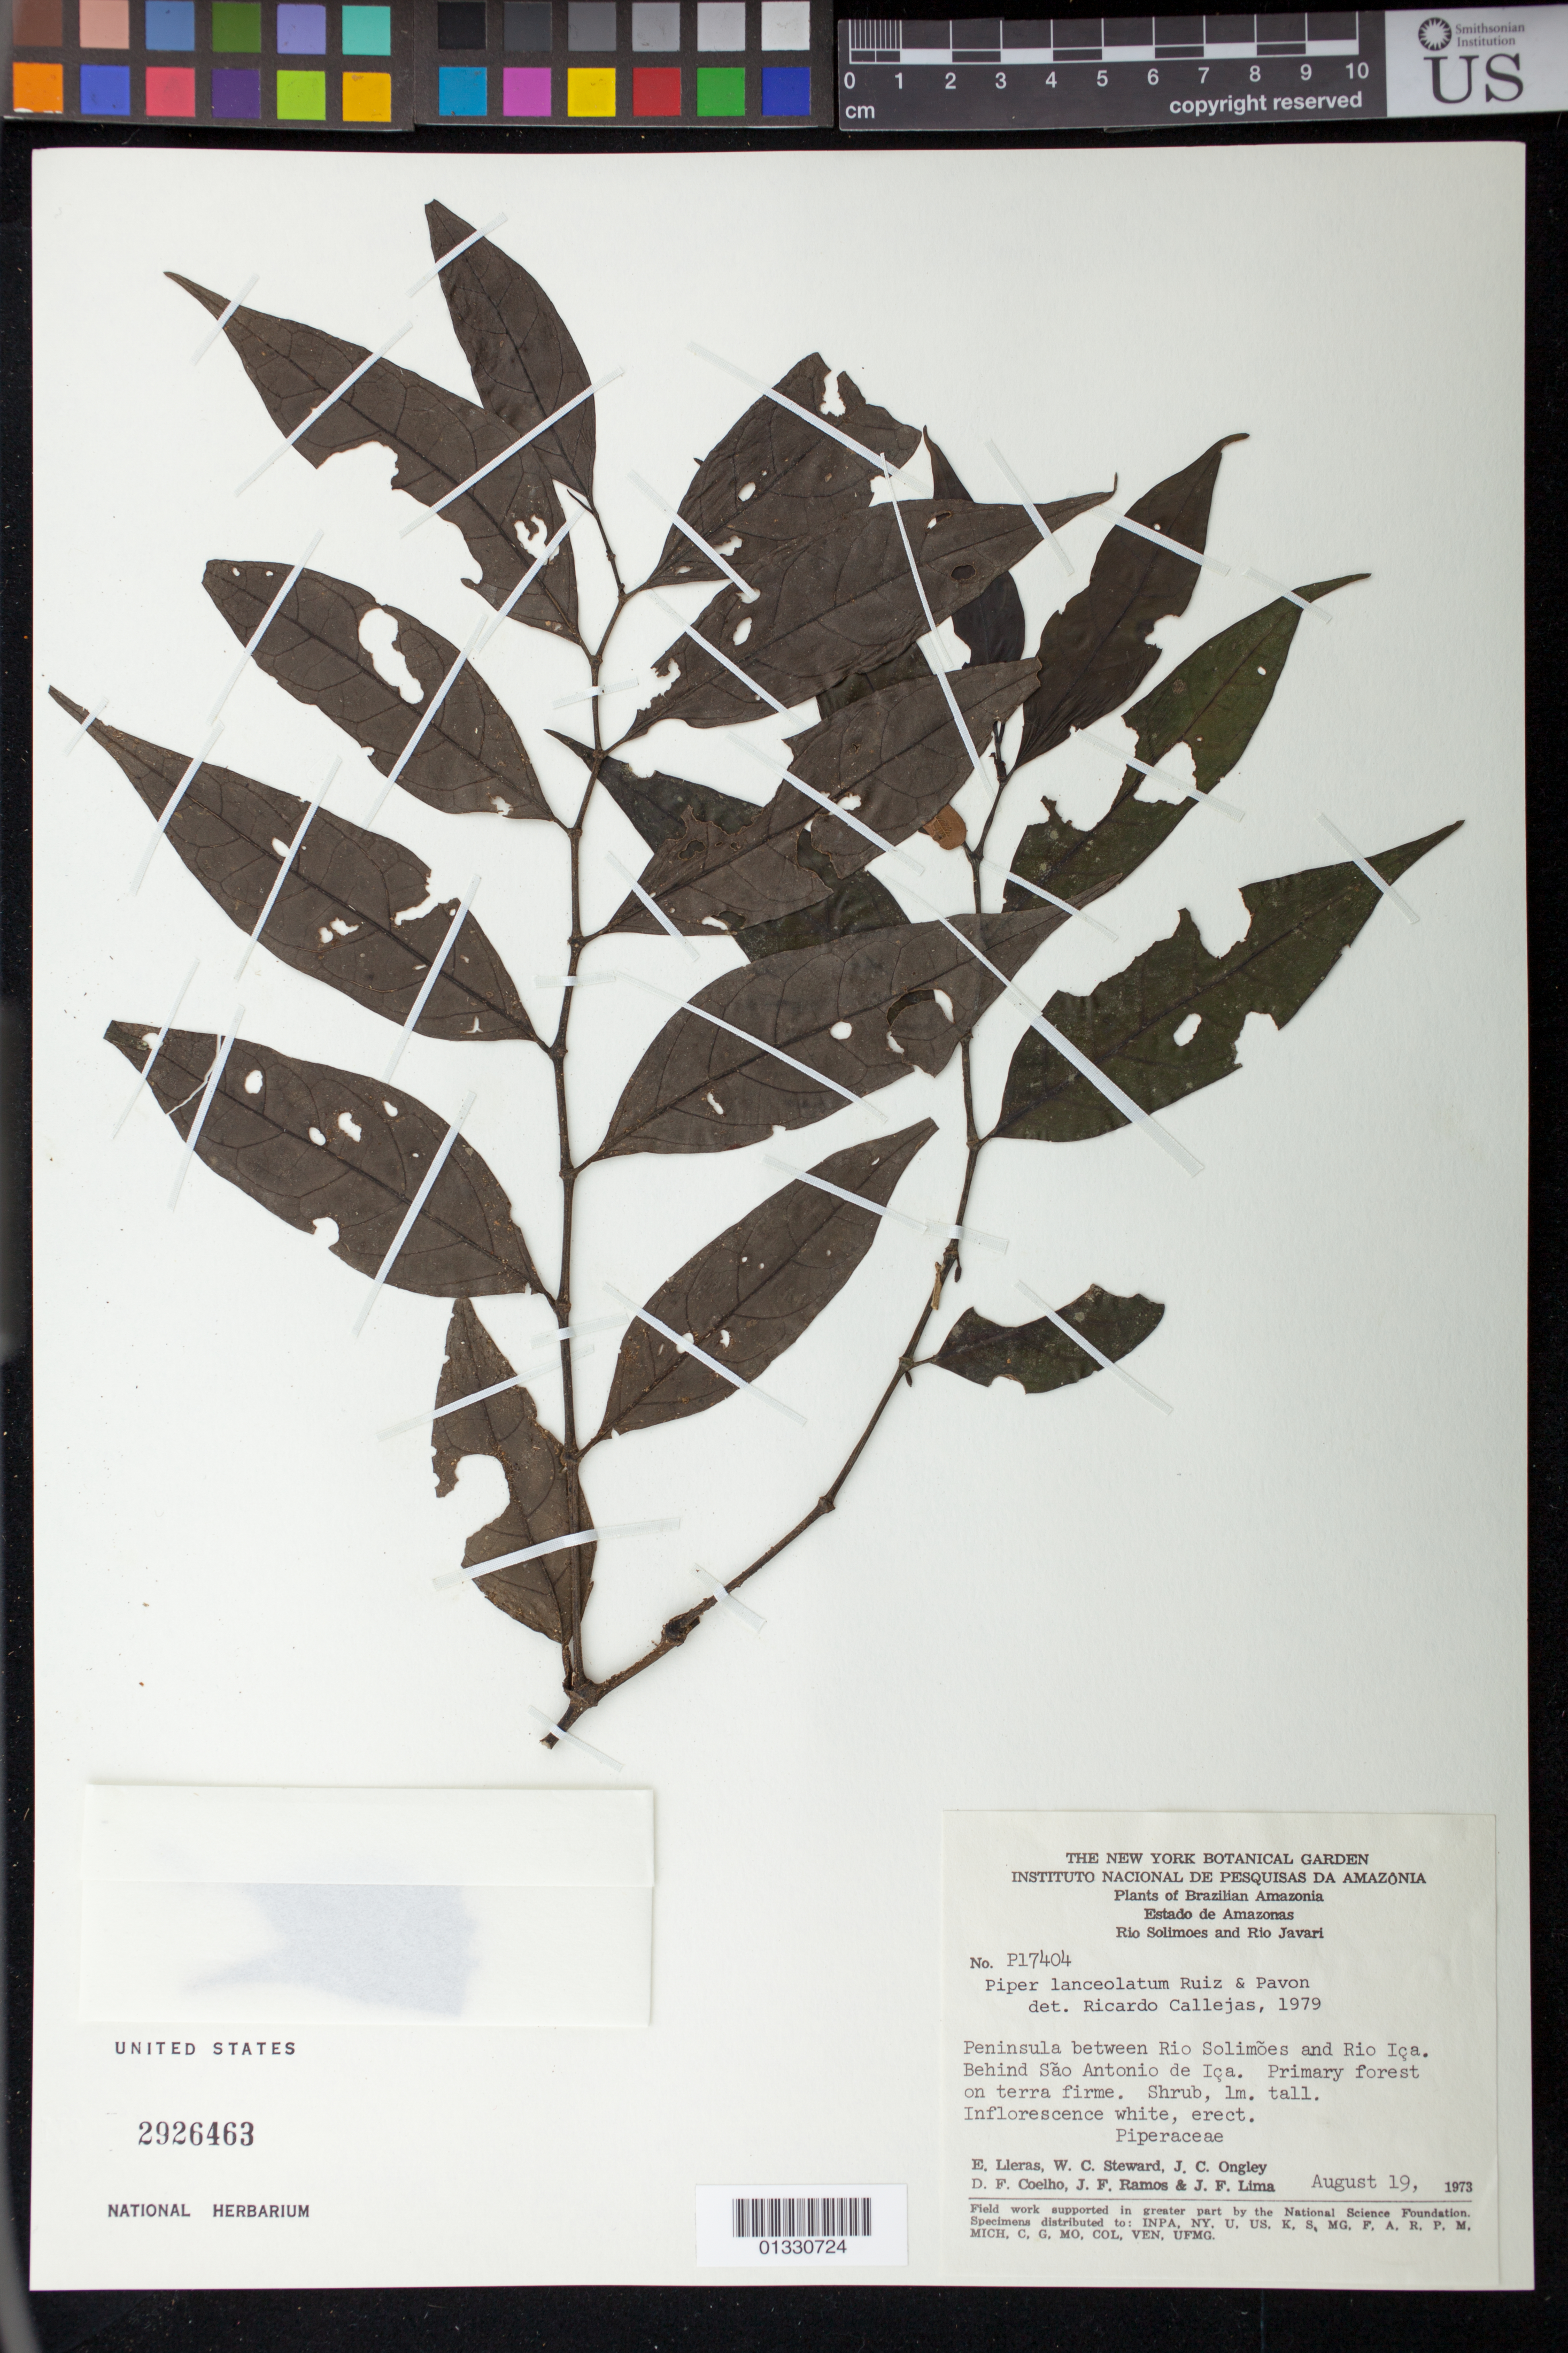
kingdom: Plantae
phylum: Tracheophyta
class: Magnoliopsida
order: Piperales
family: Piperaceae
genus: Piper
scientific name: Piper lanceolatum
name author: Ruiz & Pav.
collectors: E. Lleras, W. C. Steward, J. C. Ongley, D. F. Coêlho, J. F. Ramos & J. F. Lima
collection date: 1973-08-19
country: Brazil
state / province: Amazonas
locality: Peninsula between Rio Solimões and Rio Iça. Behind São Antonio de Iça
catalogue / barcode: US 2926463